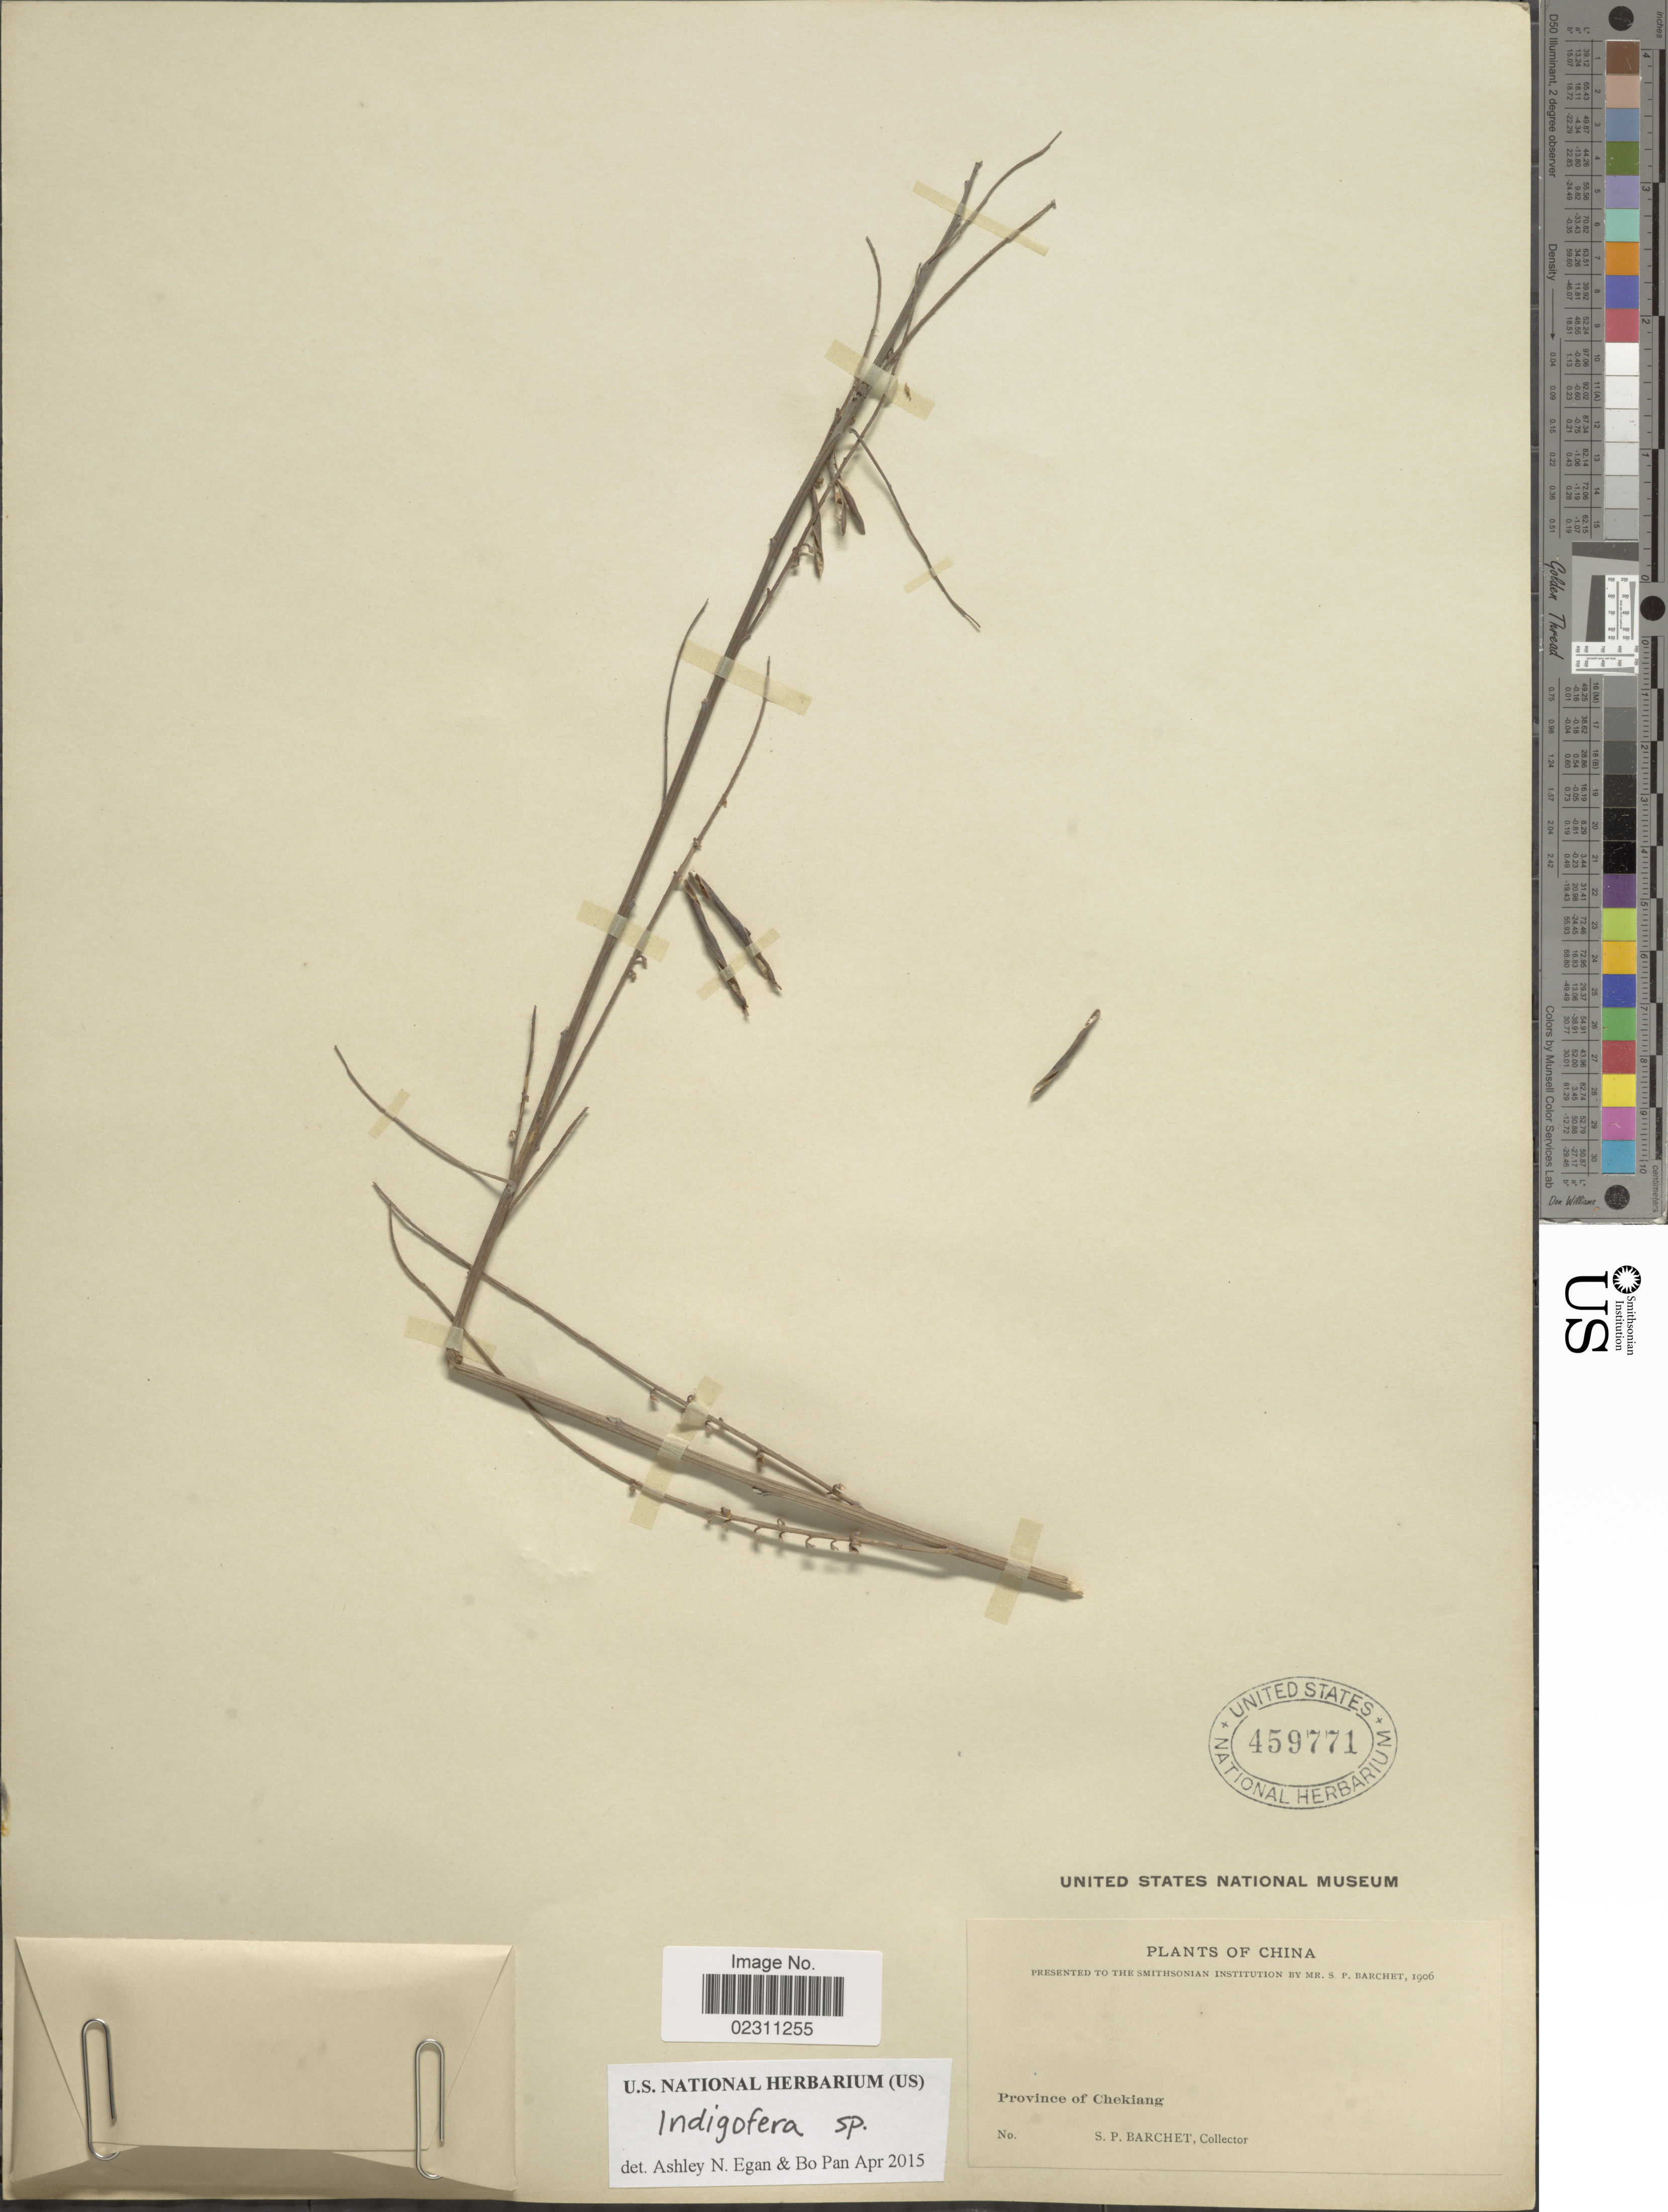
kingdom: Plantae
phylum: Tracheophyta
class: Magnoliopsida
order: Fabales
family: Fabaceae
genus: Indigofera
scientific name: Indigofera sp.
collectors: S. P. Barchet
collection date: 1906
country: China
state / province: Zhejiang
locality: Province of Chekiang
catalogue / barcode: US 459771